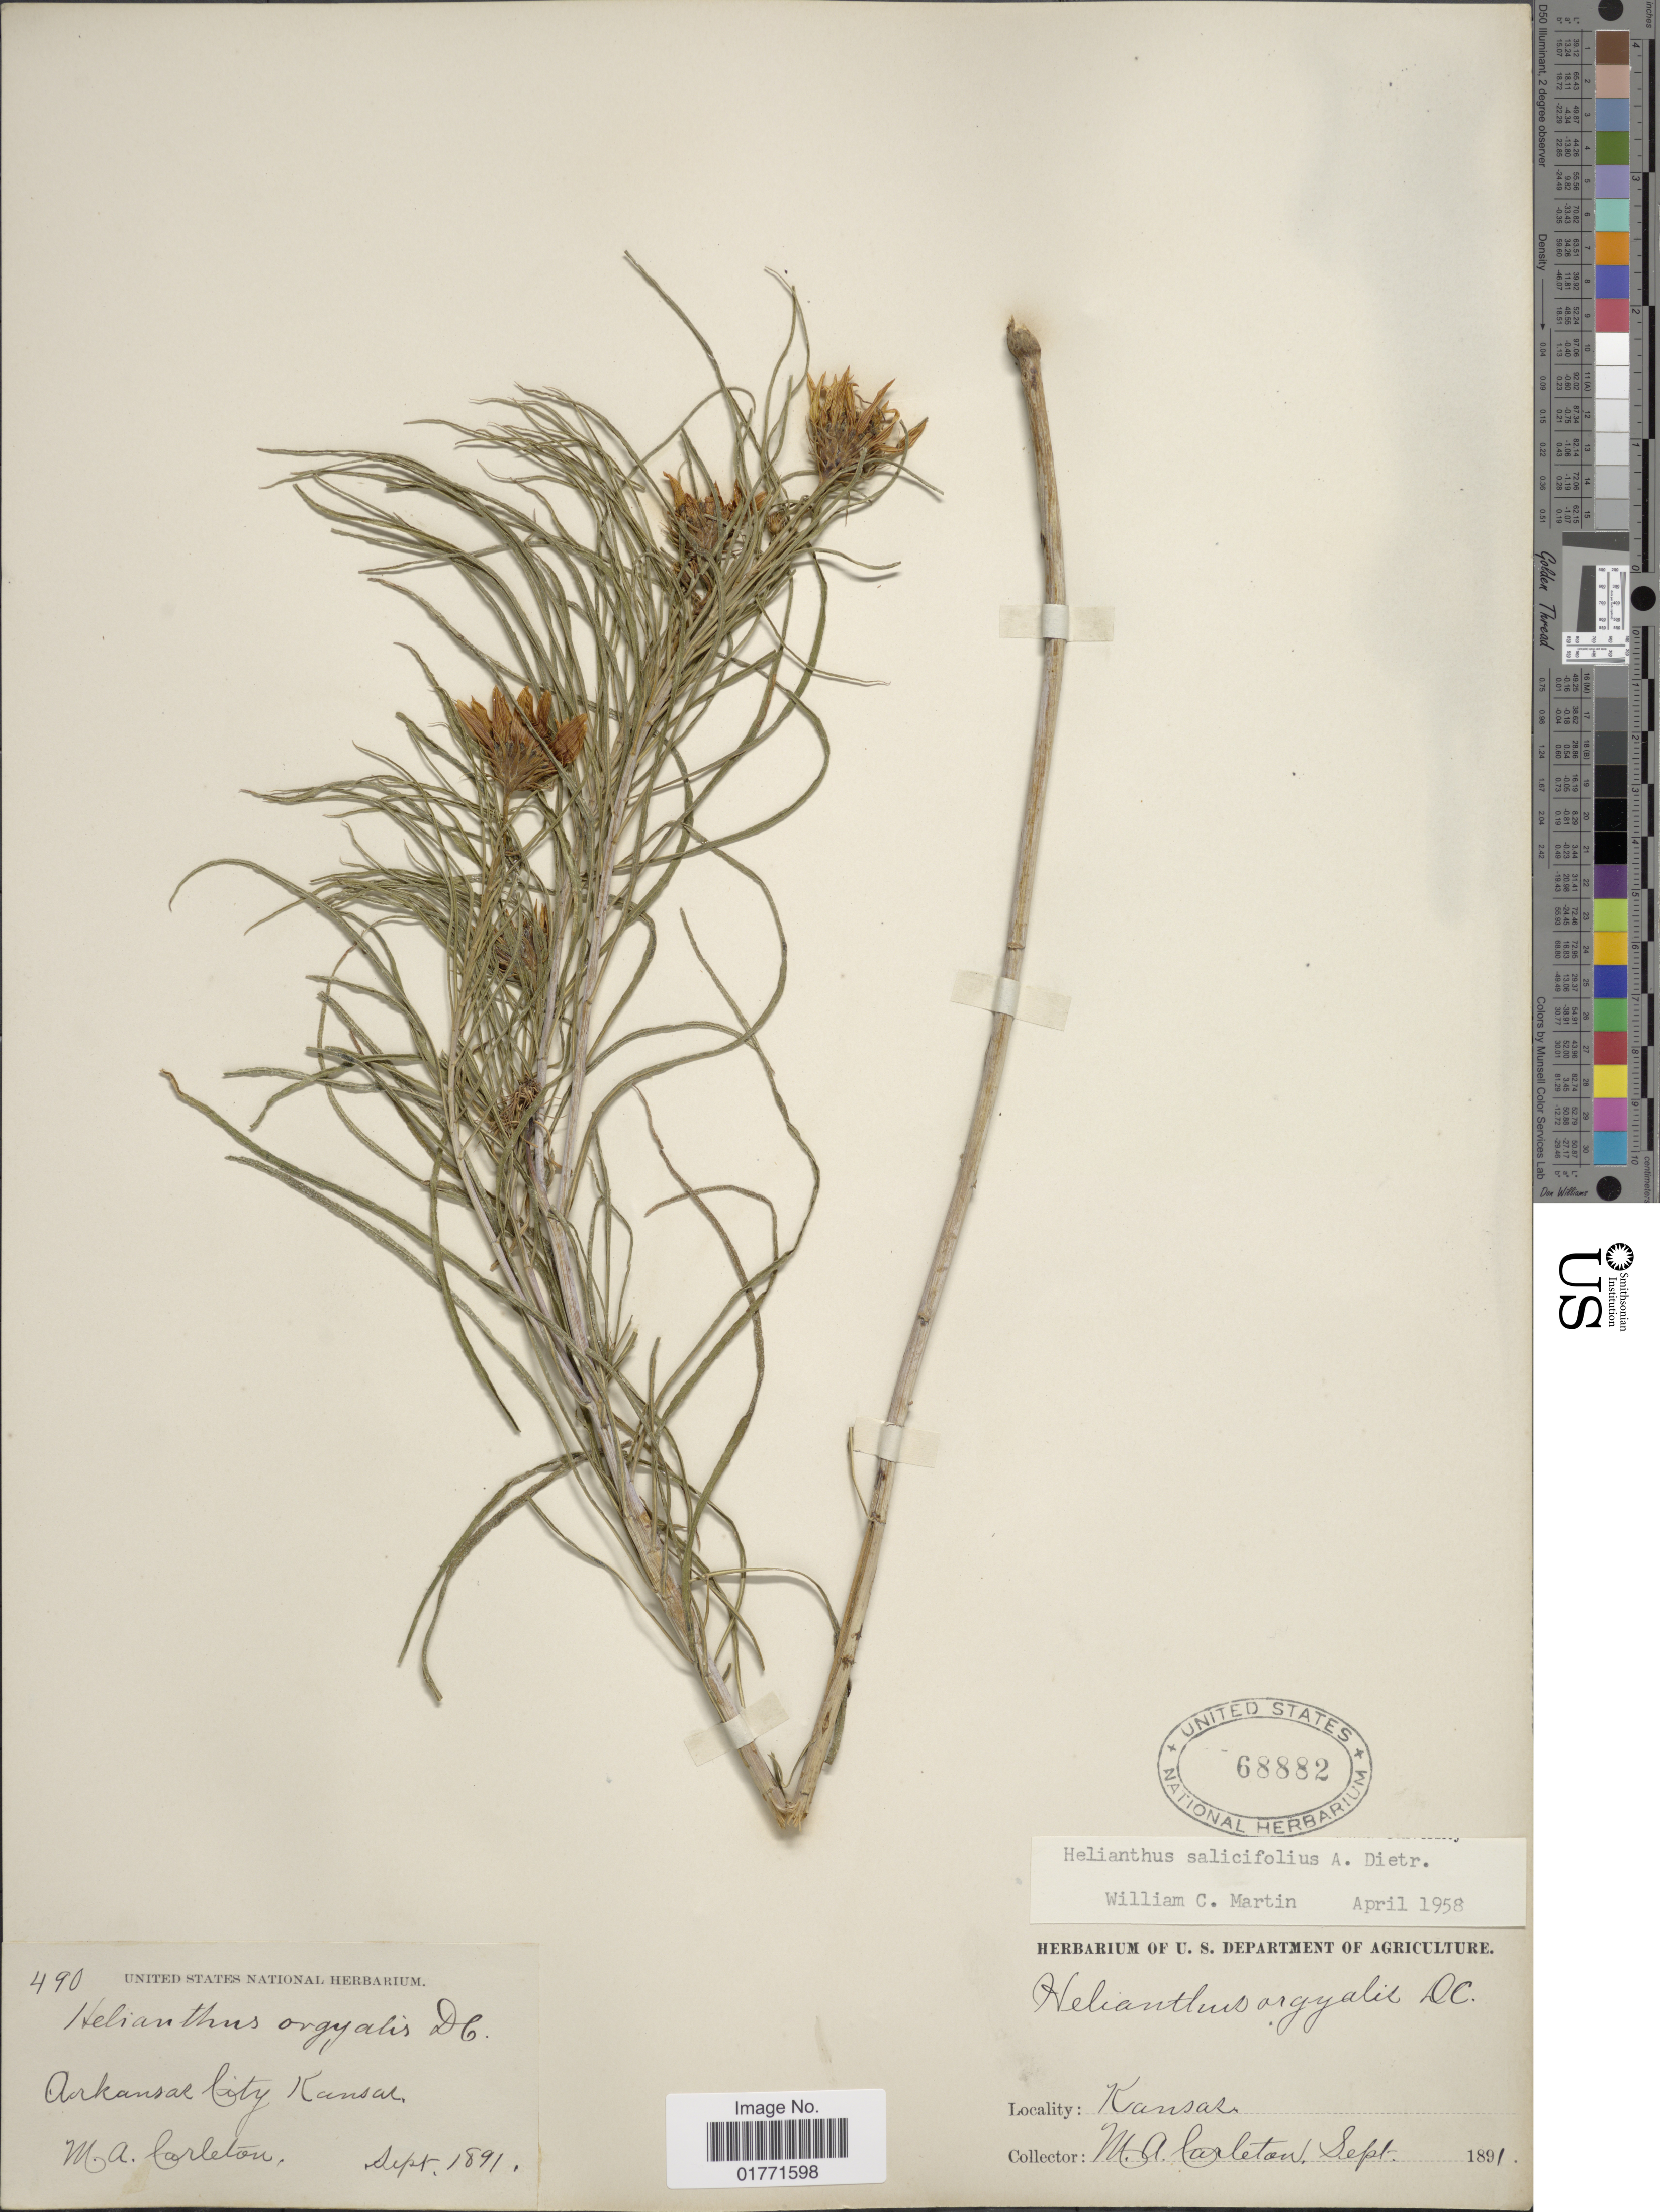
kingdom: Plantae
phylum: Tracheophyta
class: Magnoliopsida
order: Asterales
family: Asteraceae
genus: Helianthus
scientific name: Helianthus salicifolius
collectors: M. A. Carleton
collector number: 490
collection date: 1891-09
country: United States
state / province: Kansas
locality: Arkansas City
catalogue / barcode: US 68882